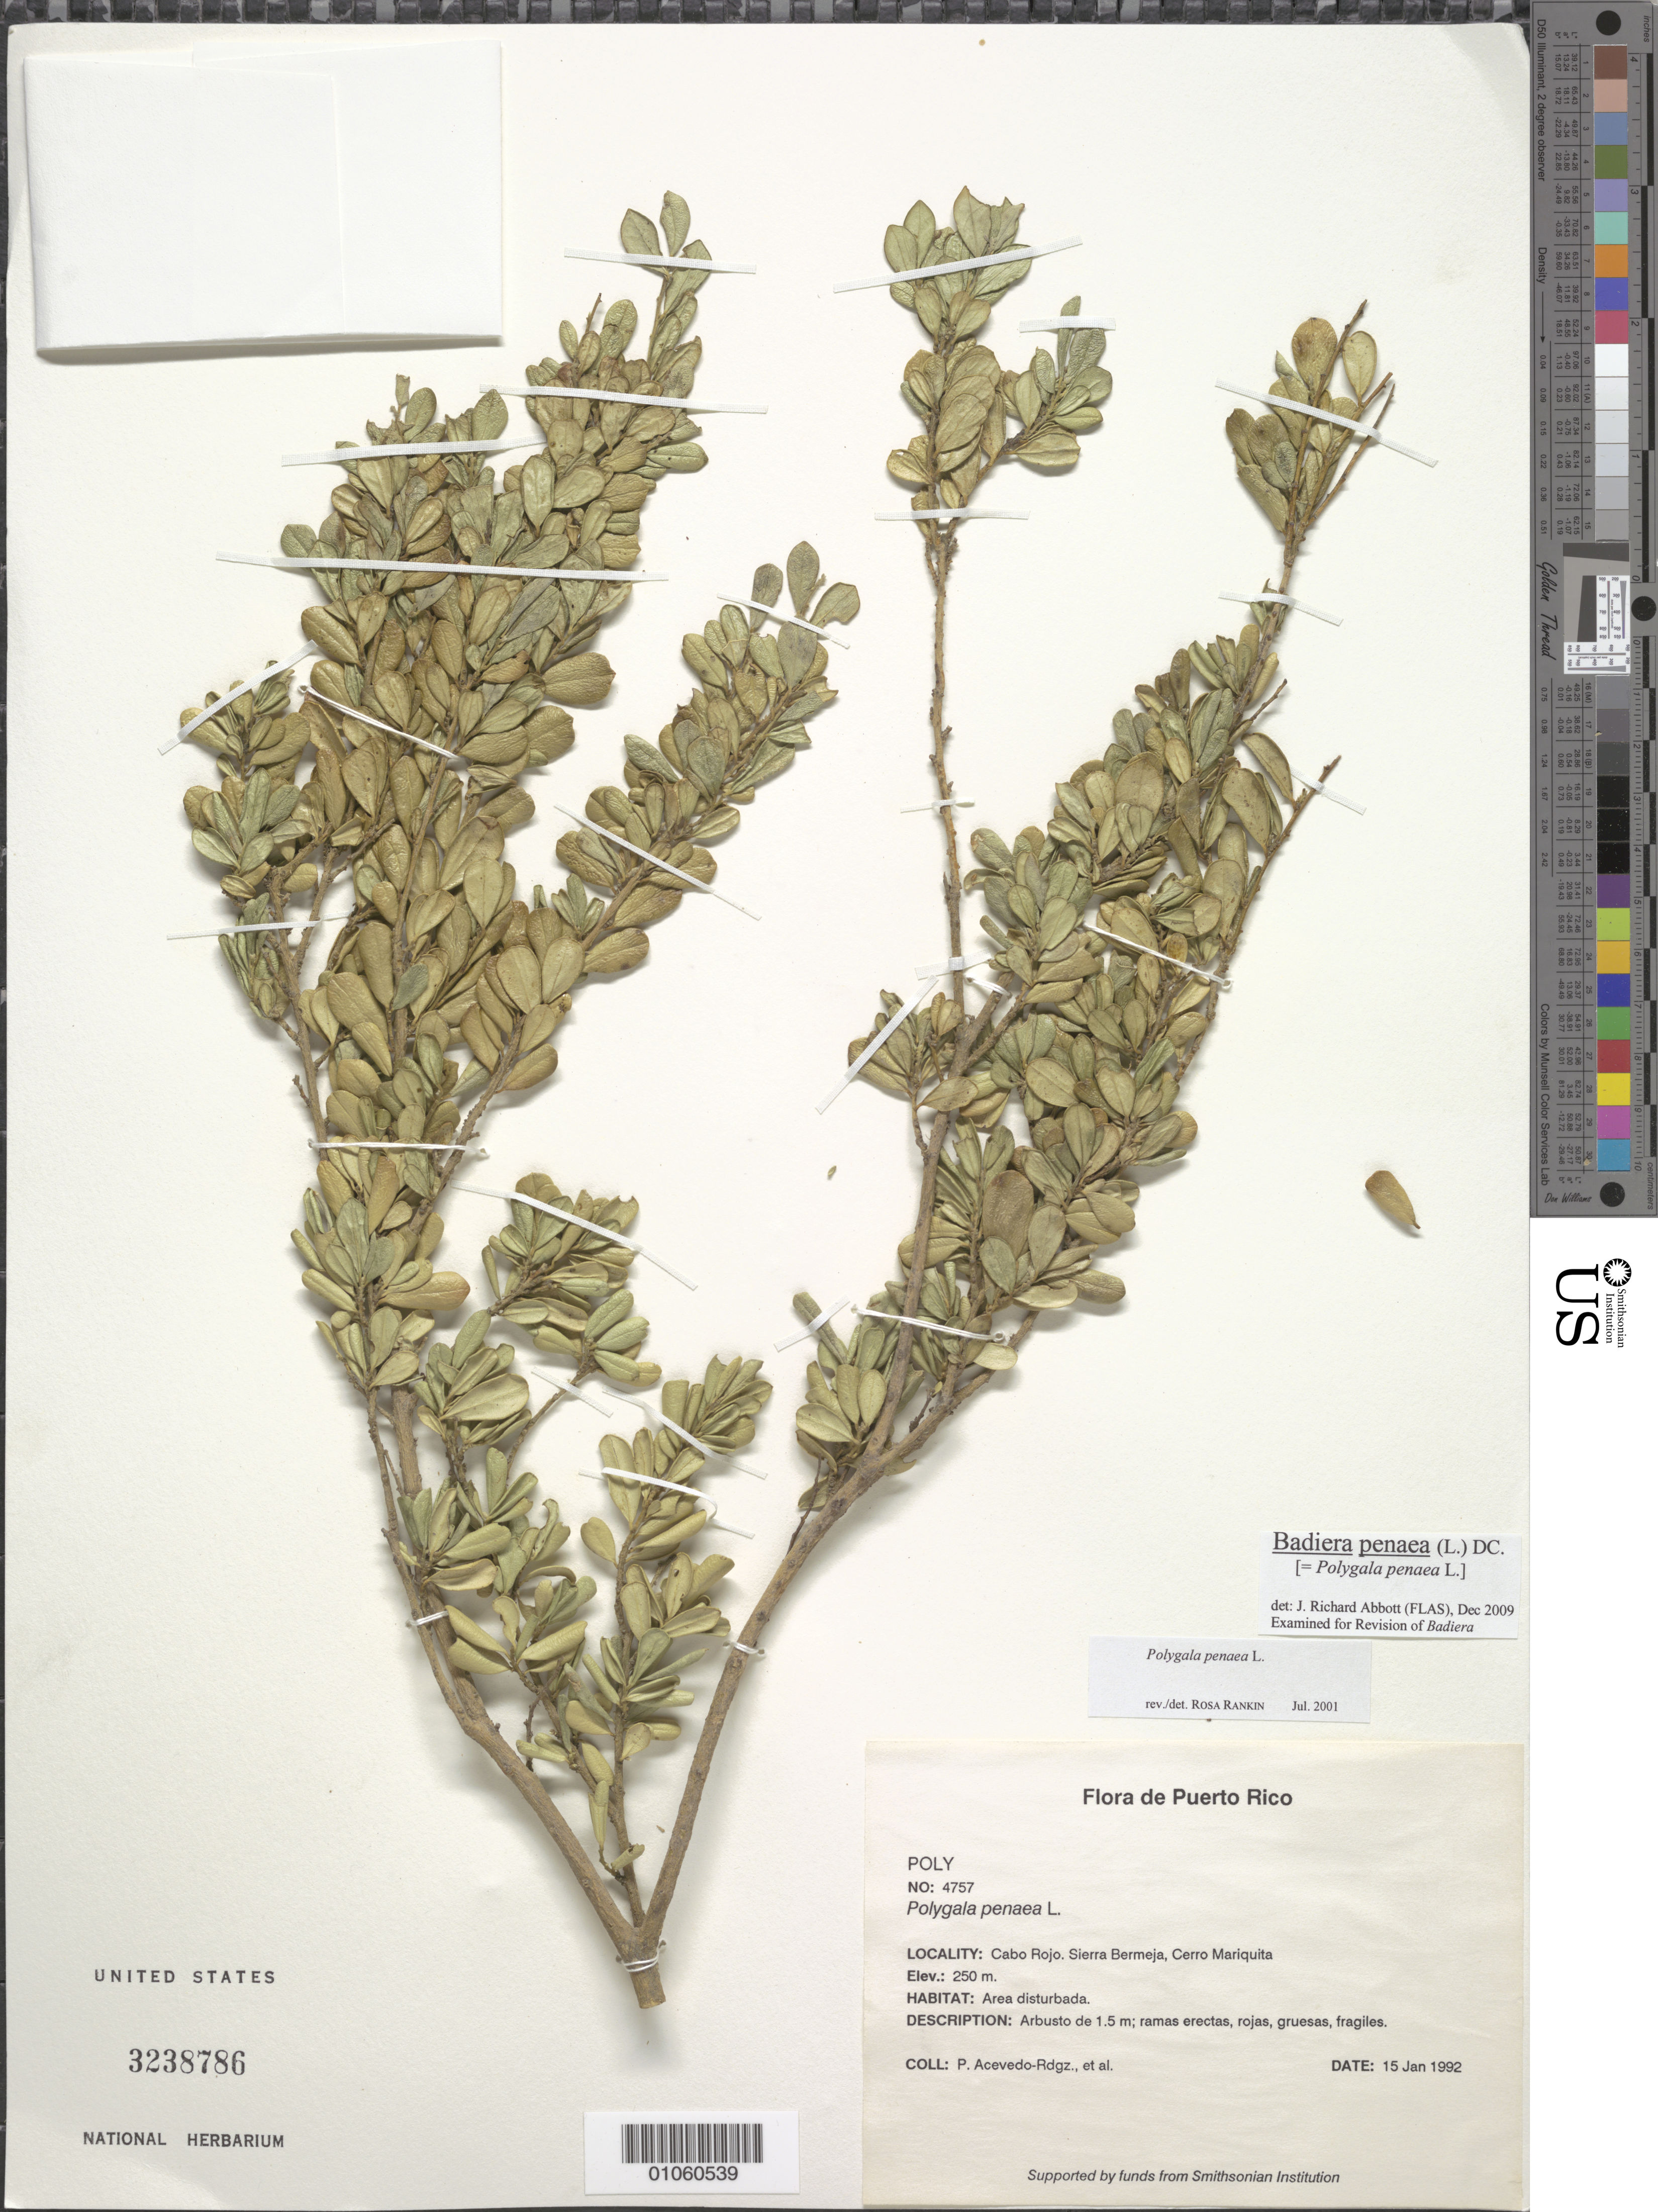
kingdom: Plantae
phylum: Tracheophyta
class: Magnoliopsida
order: Fabales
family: Polygalaceae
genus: Badiera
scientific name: Badiera penaea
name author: (L.) DC.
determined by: Abbott, J. R., (FLAS)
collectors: P. Acevedo-Rodr. & et al.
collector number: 4757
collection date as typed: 15 Jan 1992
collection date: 1992-01-15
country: Puerto Rico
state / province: Cabo Rojo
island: Puerto Rico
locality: Cabo Rojo; Sierra Bermeja, Cerro Mariquita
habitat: Area disturbada.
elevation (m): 250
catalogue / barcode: US 3238786